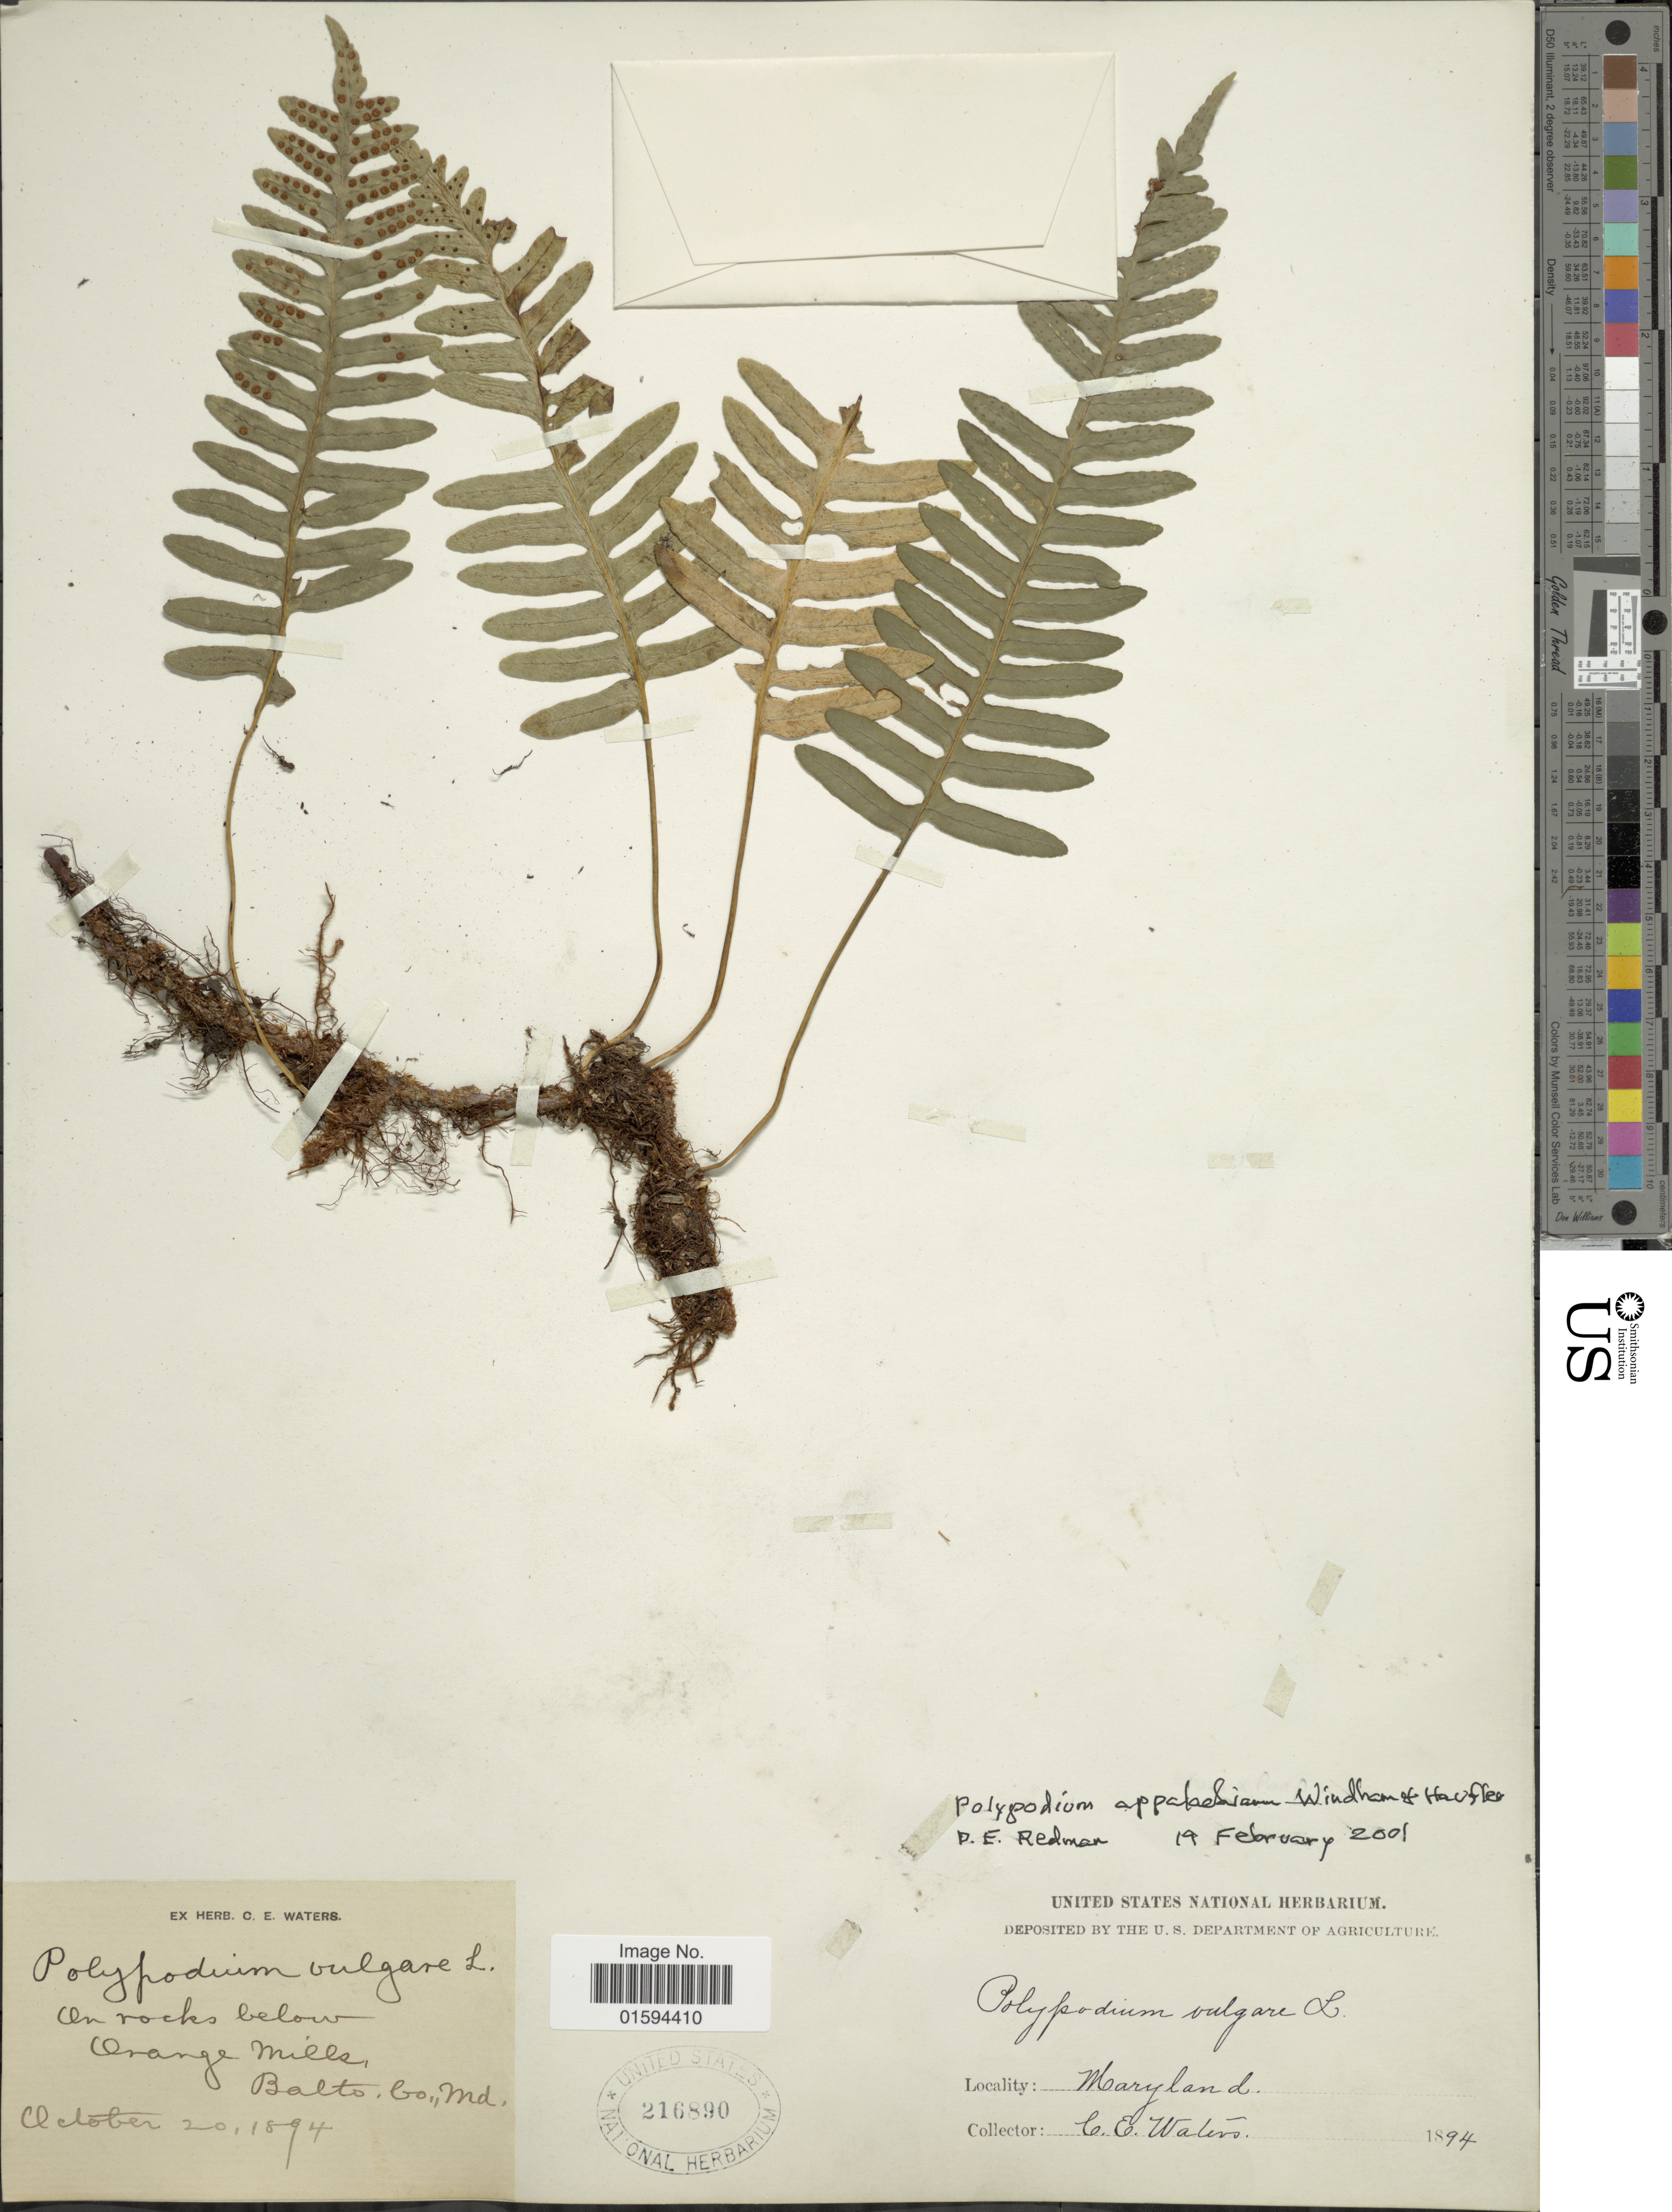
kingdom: Plantae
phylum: Tracheophyta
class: Polypodiopsida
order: Polypodiales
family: Polypodiaceae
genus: Polypodium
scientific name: Polypodium appalachianum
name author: Haufler & Windham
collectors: C. Waters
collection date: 1894-10-20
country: United States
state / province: Maryland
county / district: Baltimore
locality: On rocks below Orange Mills, Balto Co., Md.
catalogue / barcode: US 216890